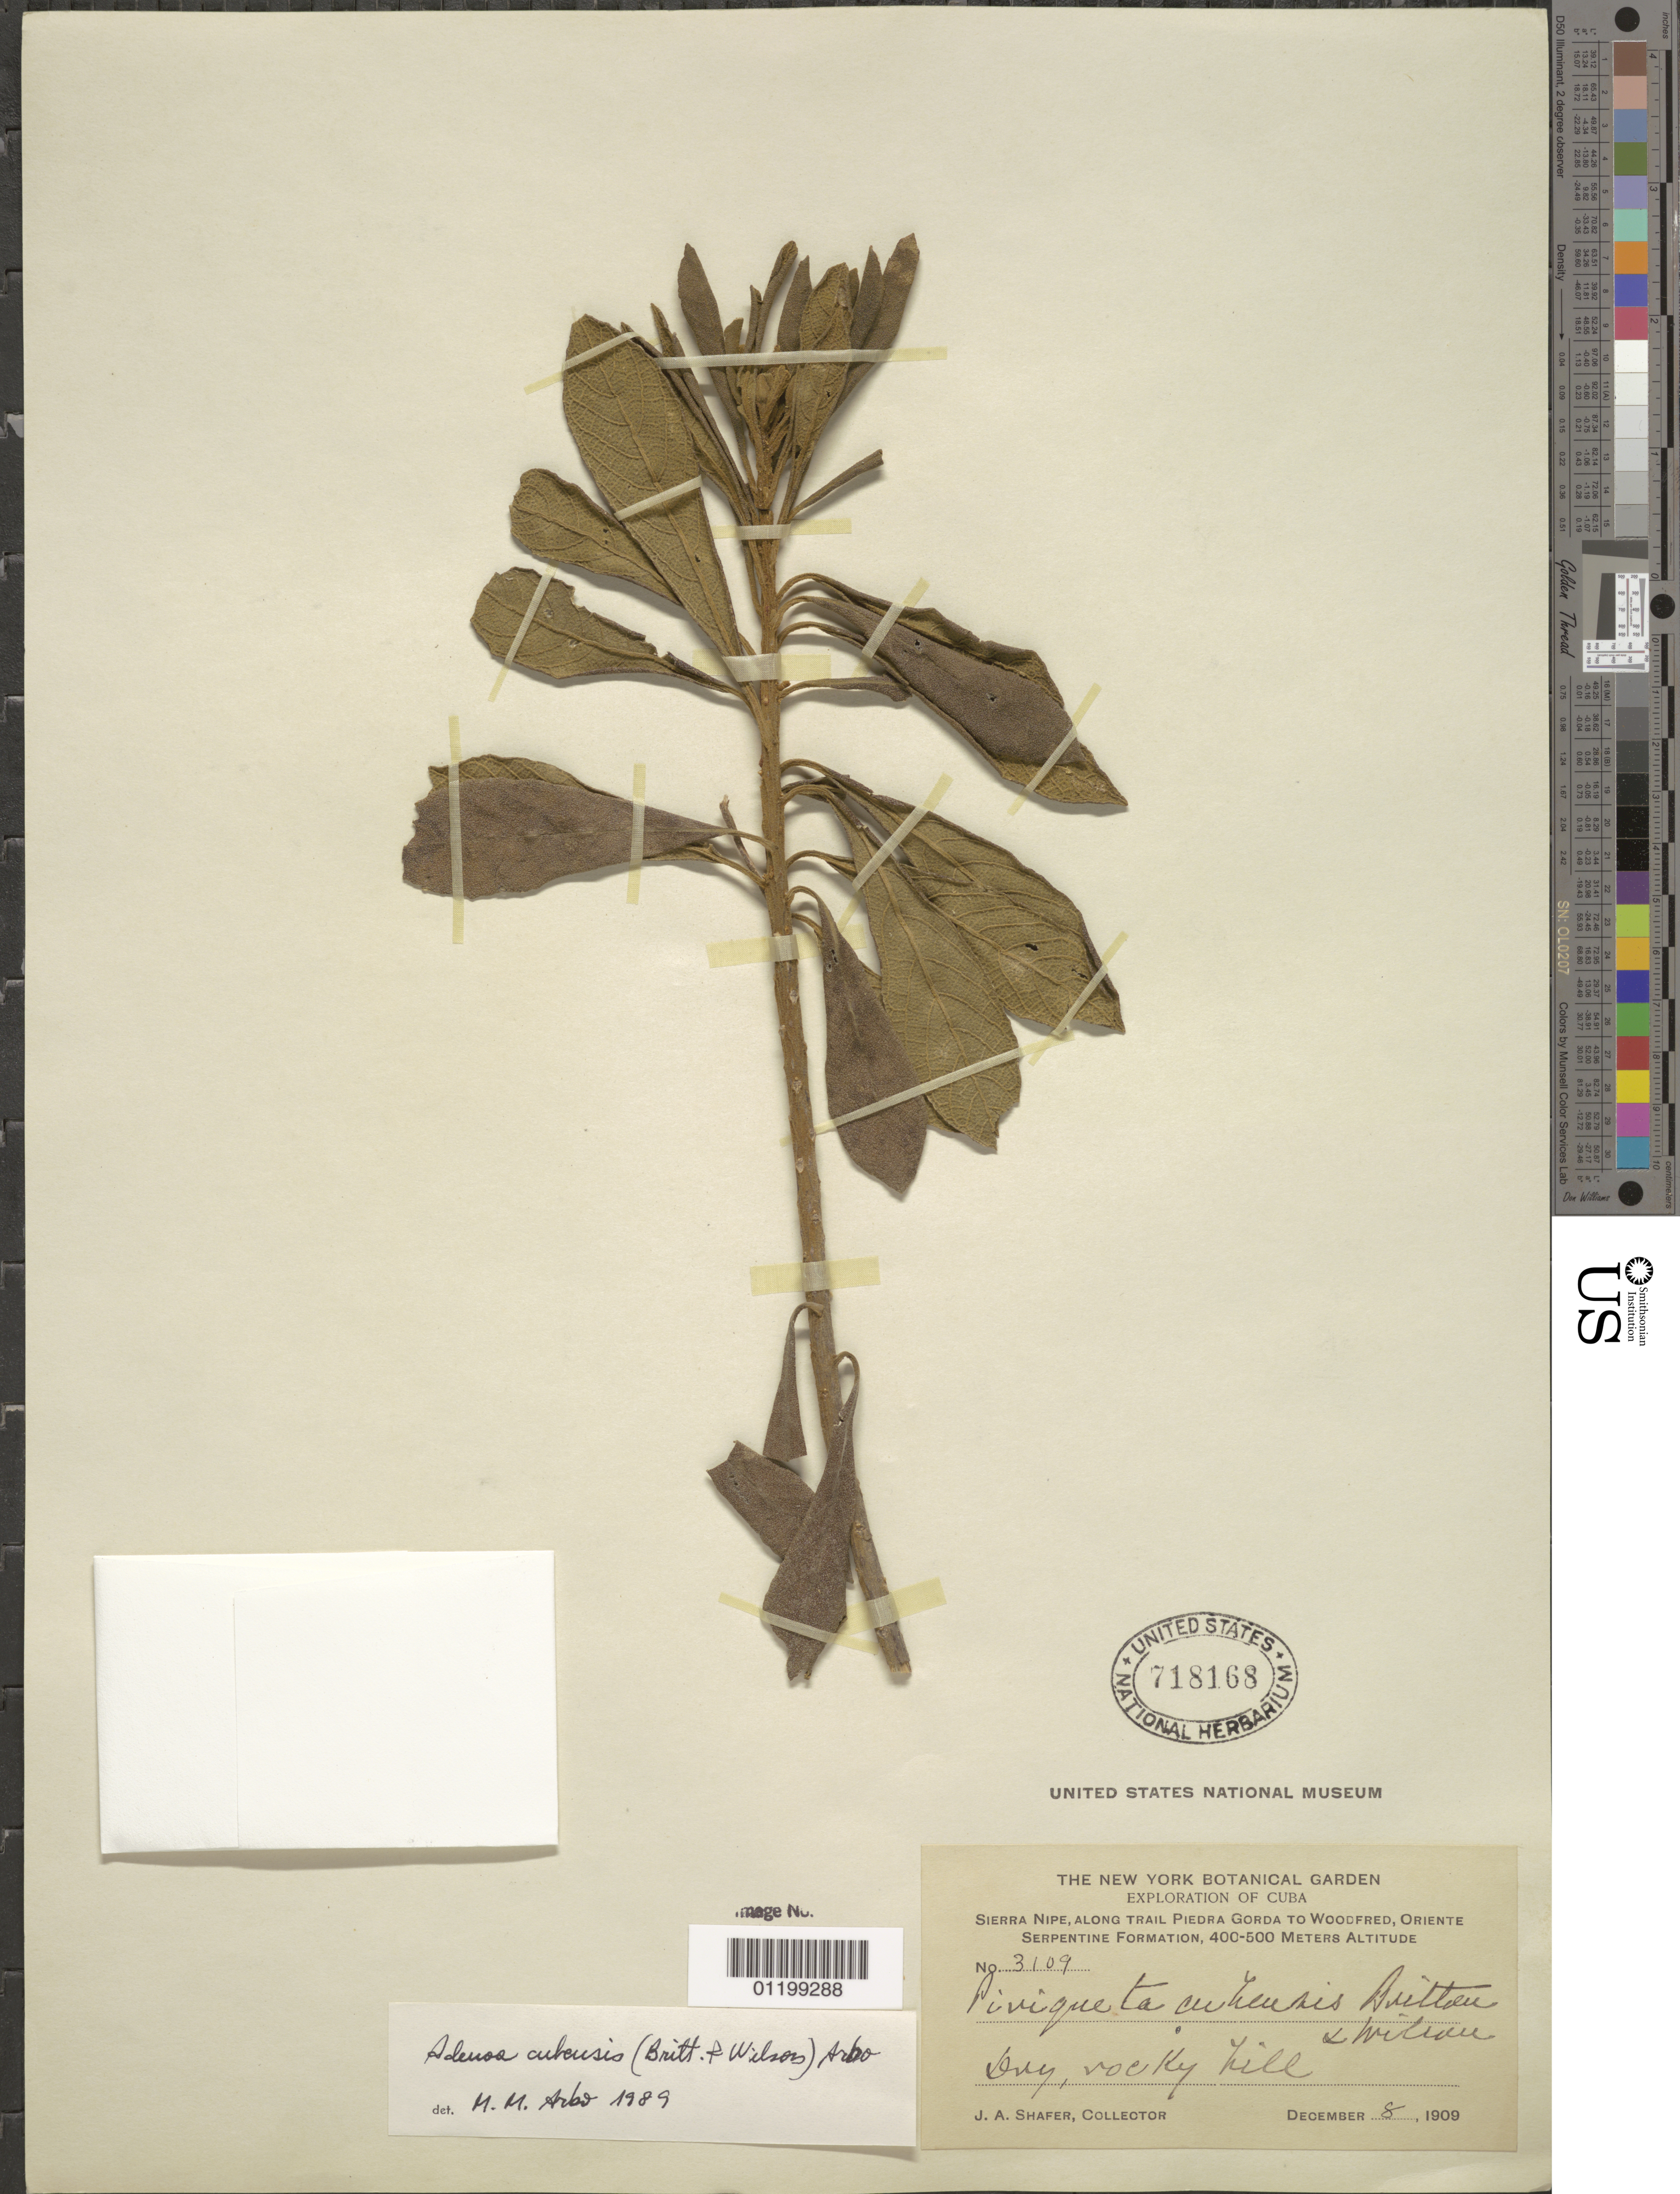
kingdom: Plantae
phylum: Tracheophyta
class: Magnoliopsida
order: Malpighiales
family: Turneraceae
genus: Adenoa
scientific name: Adenoa cubensis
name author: (Britton & P. Wilson) Arbo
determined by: Arbo, M. M.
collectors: J. A. Shafer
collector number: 3109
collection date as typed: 08 Dec 1909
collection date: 1909-12-08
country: Cuba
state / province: Holguín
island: Cuba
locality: Sierra Nipe, along trail Piedra Gorda to Woodfred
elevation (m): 400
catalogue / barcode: US 718168